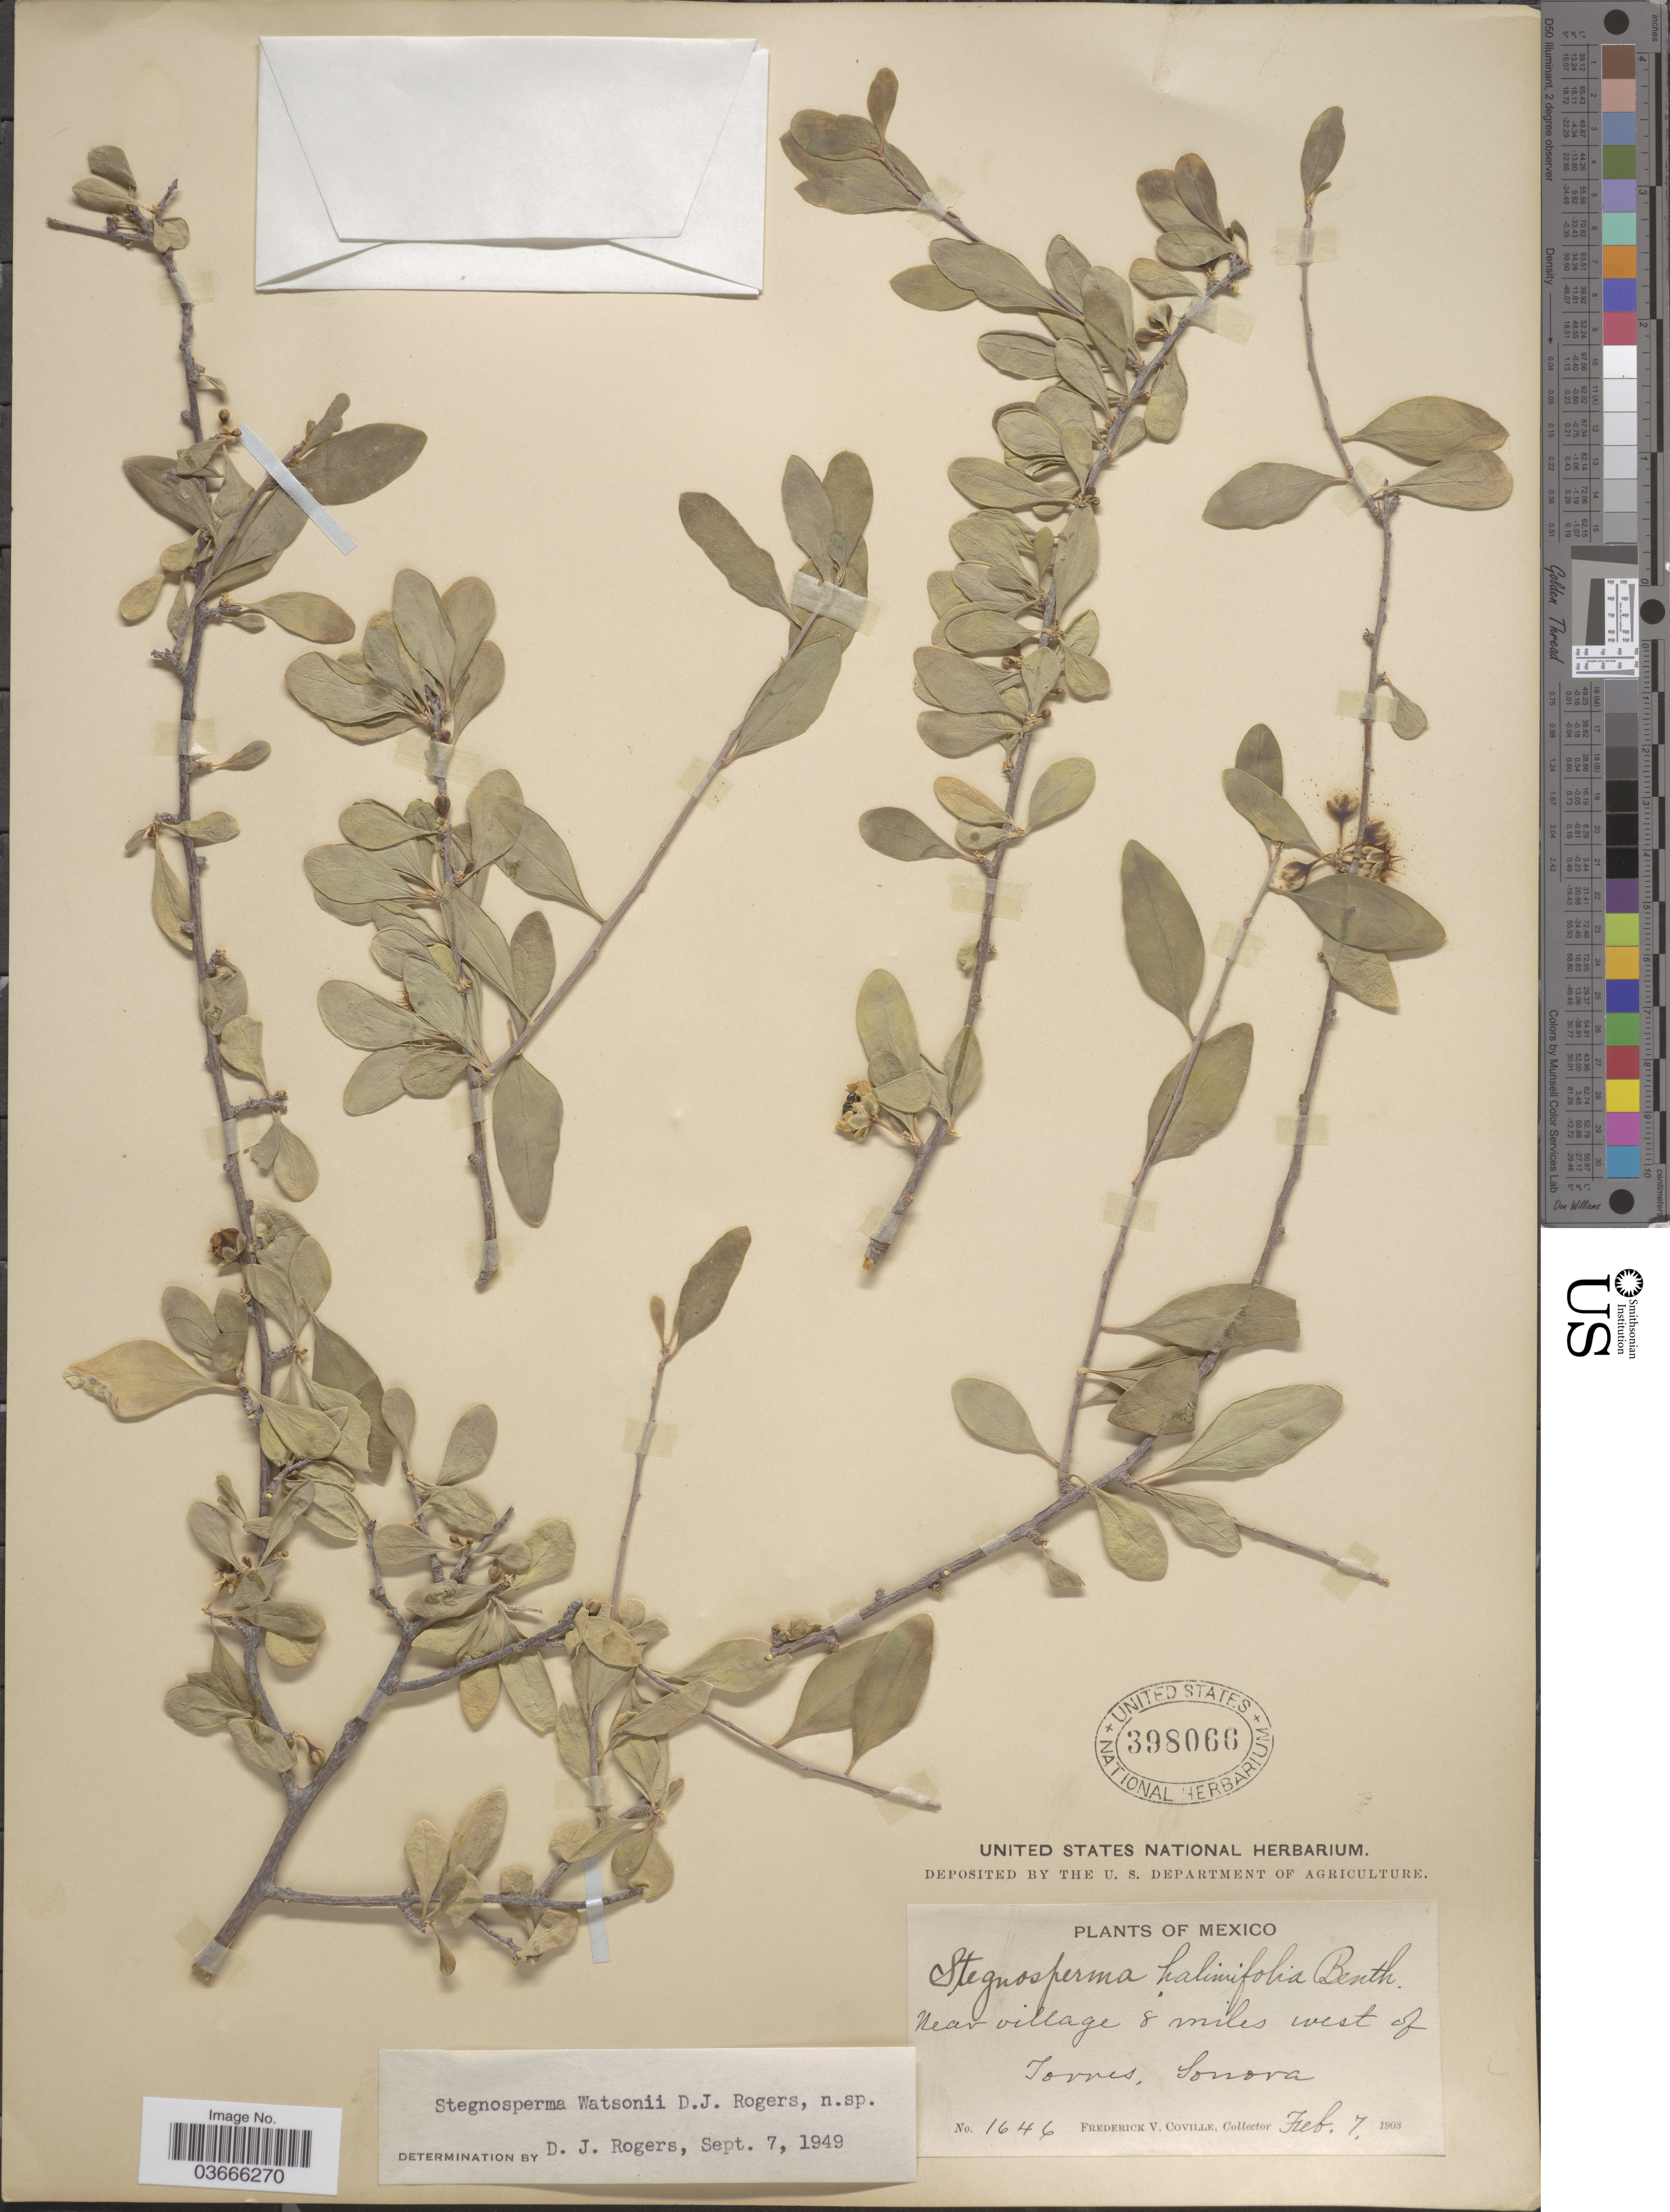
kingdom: Plantae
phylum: Tracheophyta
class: Magnoliopsida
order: Caryophyllales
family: Stegnospermataceae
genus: Stegnosperma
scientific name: Stegnosperma watsonii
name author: D.J. Rogers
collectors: F. V. Coville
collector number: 1646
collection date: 1903-02-07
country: Mexico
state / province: Sonora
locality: Near village 8 miles west of Torres.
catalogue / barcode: US 398066